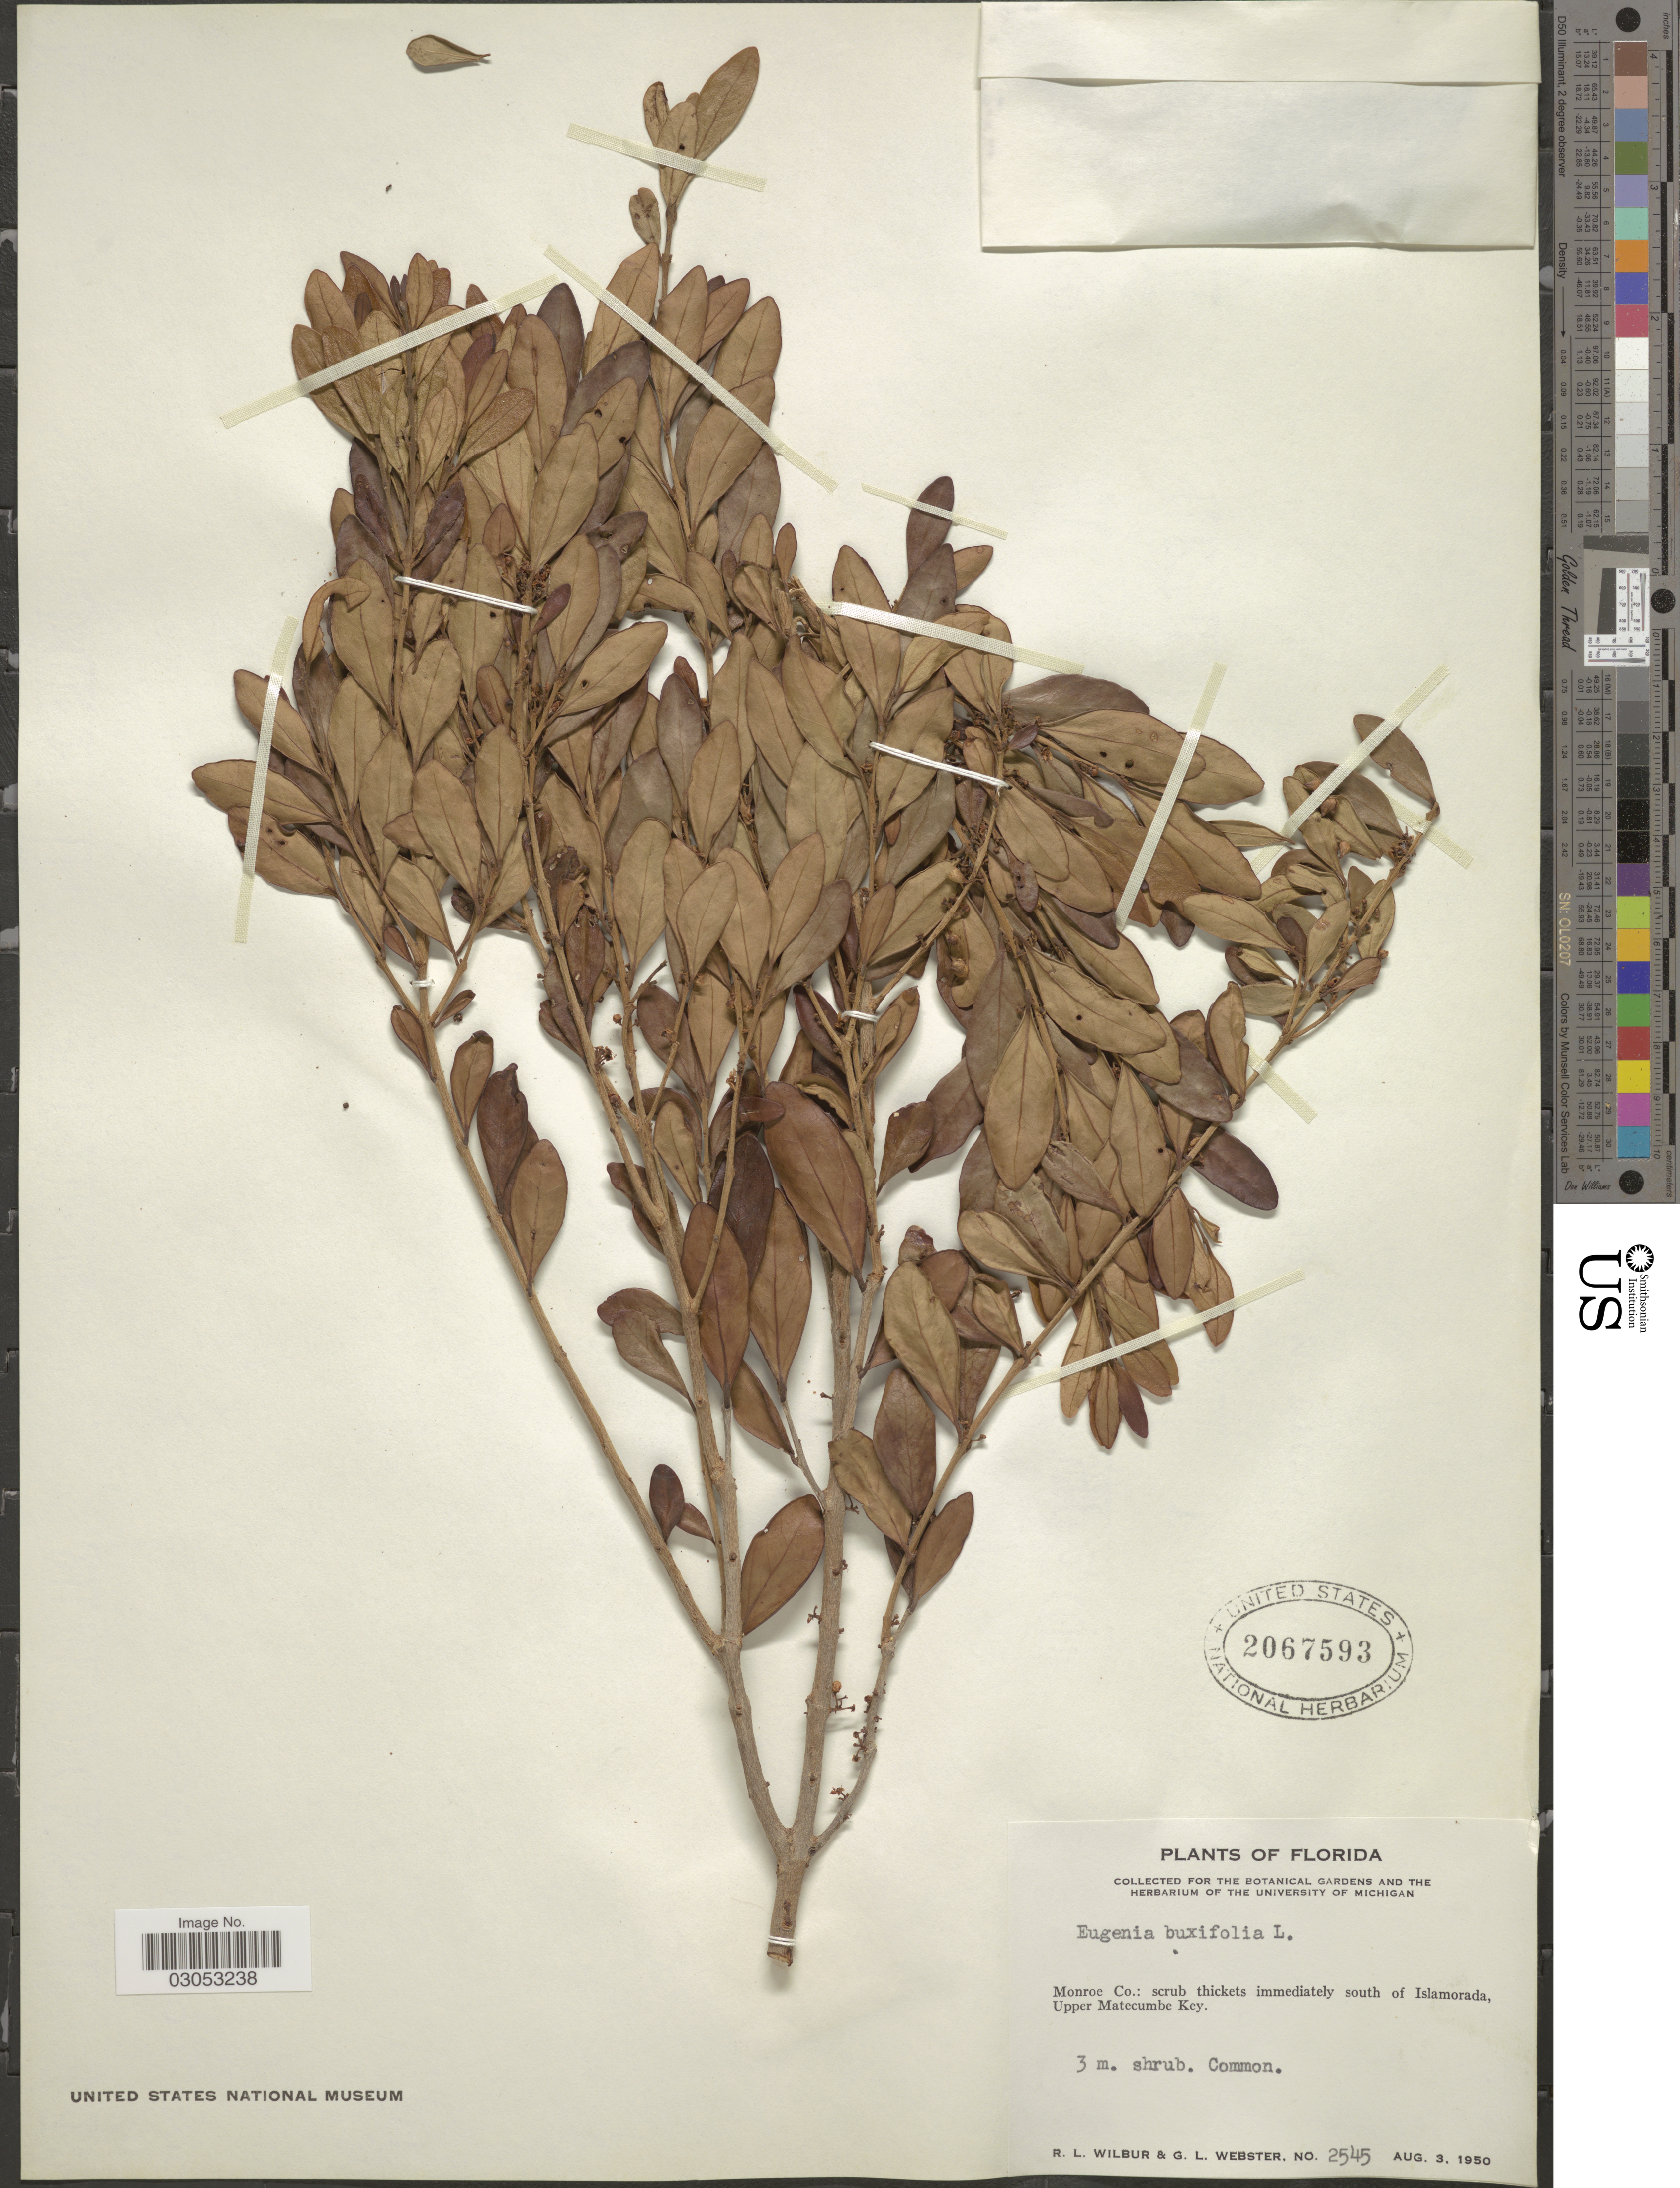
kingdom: Plantae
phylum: Tracheophyta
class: Magnoliopsida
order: Myrtales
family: Myrtaceae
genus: Eugenia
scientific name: Eugenia foetida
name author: Pers.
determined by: Strong, Mark T., (BOT), Smithsonian Institution - National Museum of Natural History (UNITED STATES)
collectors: R. L. Wilbur & G. L. Webster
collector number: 2545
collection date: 1950-08-03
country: United States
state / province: Florida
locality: Monroe Co.: scrub immediately south of Islamorada, Upper Matecumbe Key.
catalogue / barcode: US 2067593